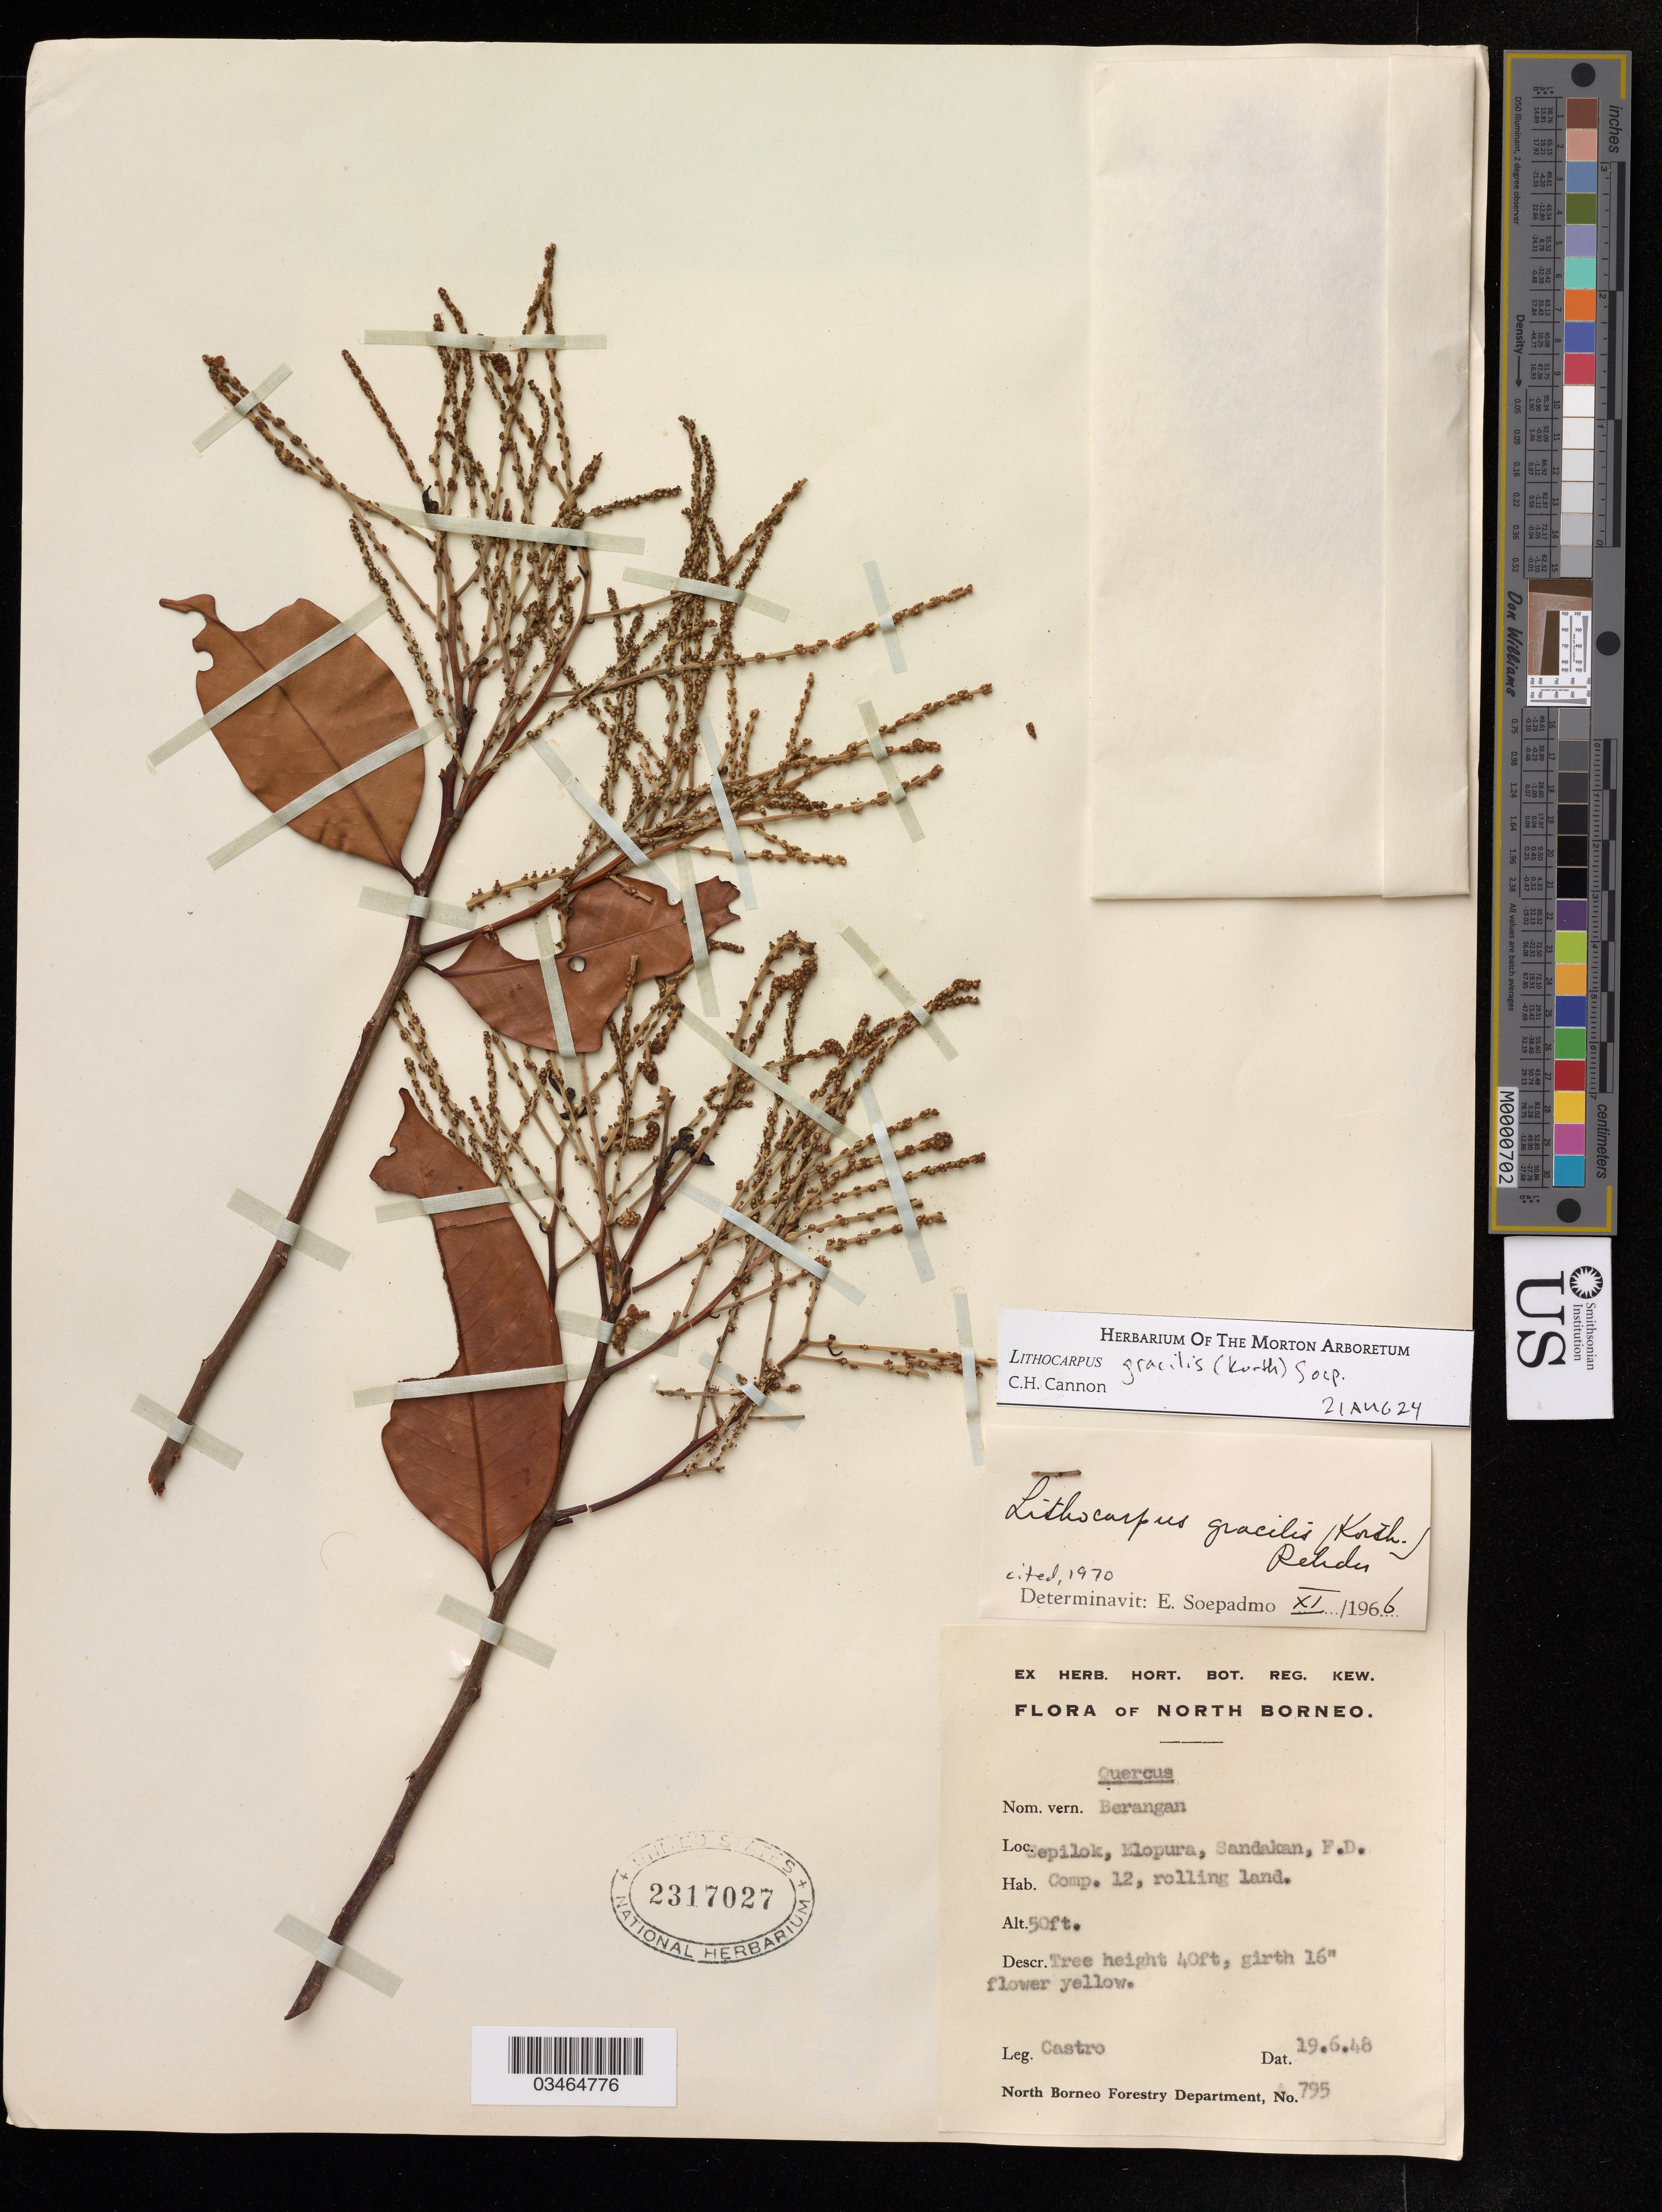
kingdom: Plantae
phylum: Tracheophyta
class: Magnoliopsida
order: Fagales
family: Fagaceae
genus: Lithocarpus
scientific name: Lithocarpus gracilis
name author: (Korth.) Soepadmo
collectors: -. Castro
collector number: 795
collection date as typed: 19 Jun'48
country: Malaysia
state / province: Sabah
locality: North Borneo, Sepilok, Elopura, Sandakan, F. D. Comp 12.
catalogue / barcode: US 2317027